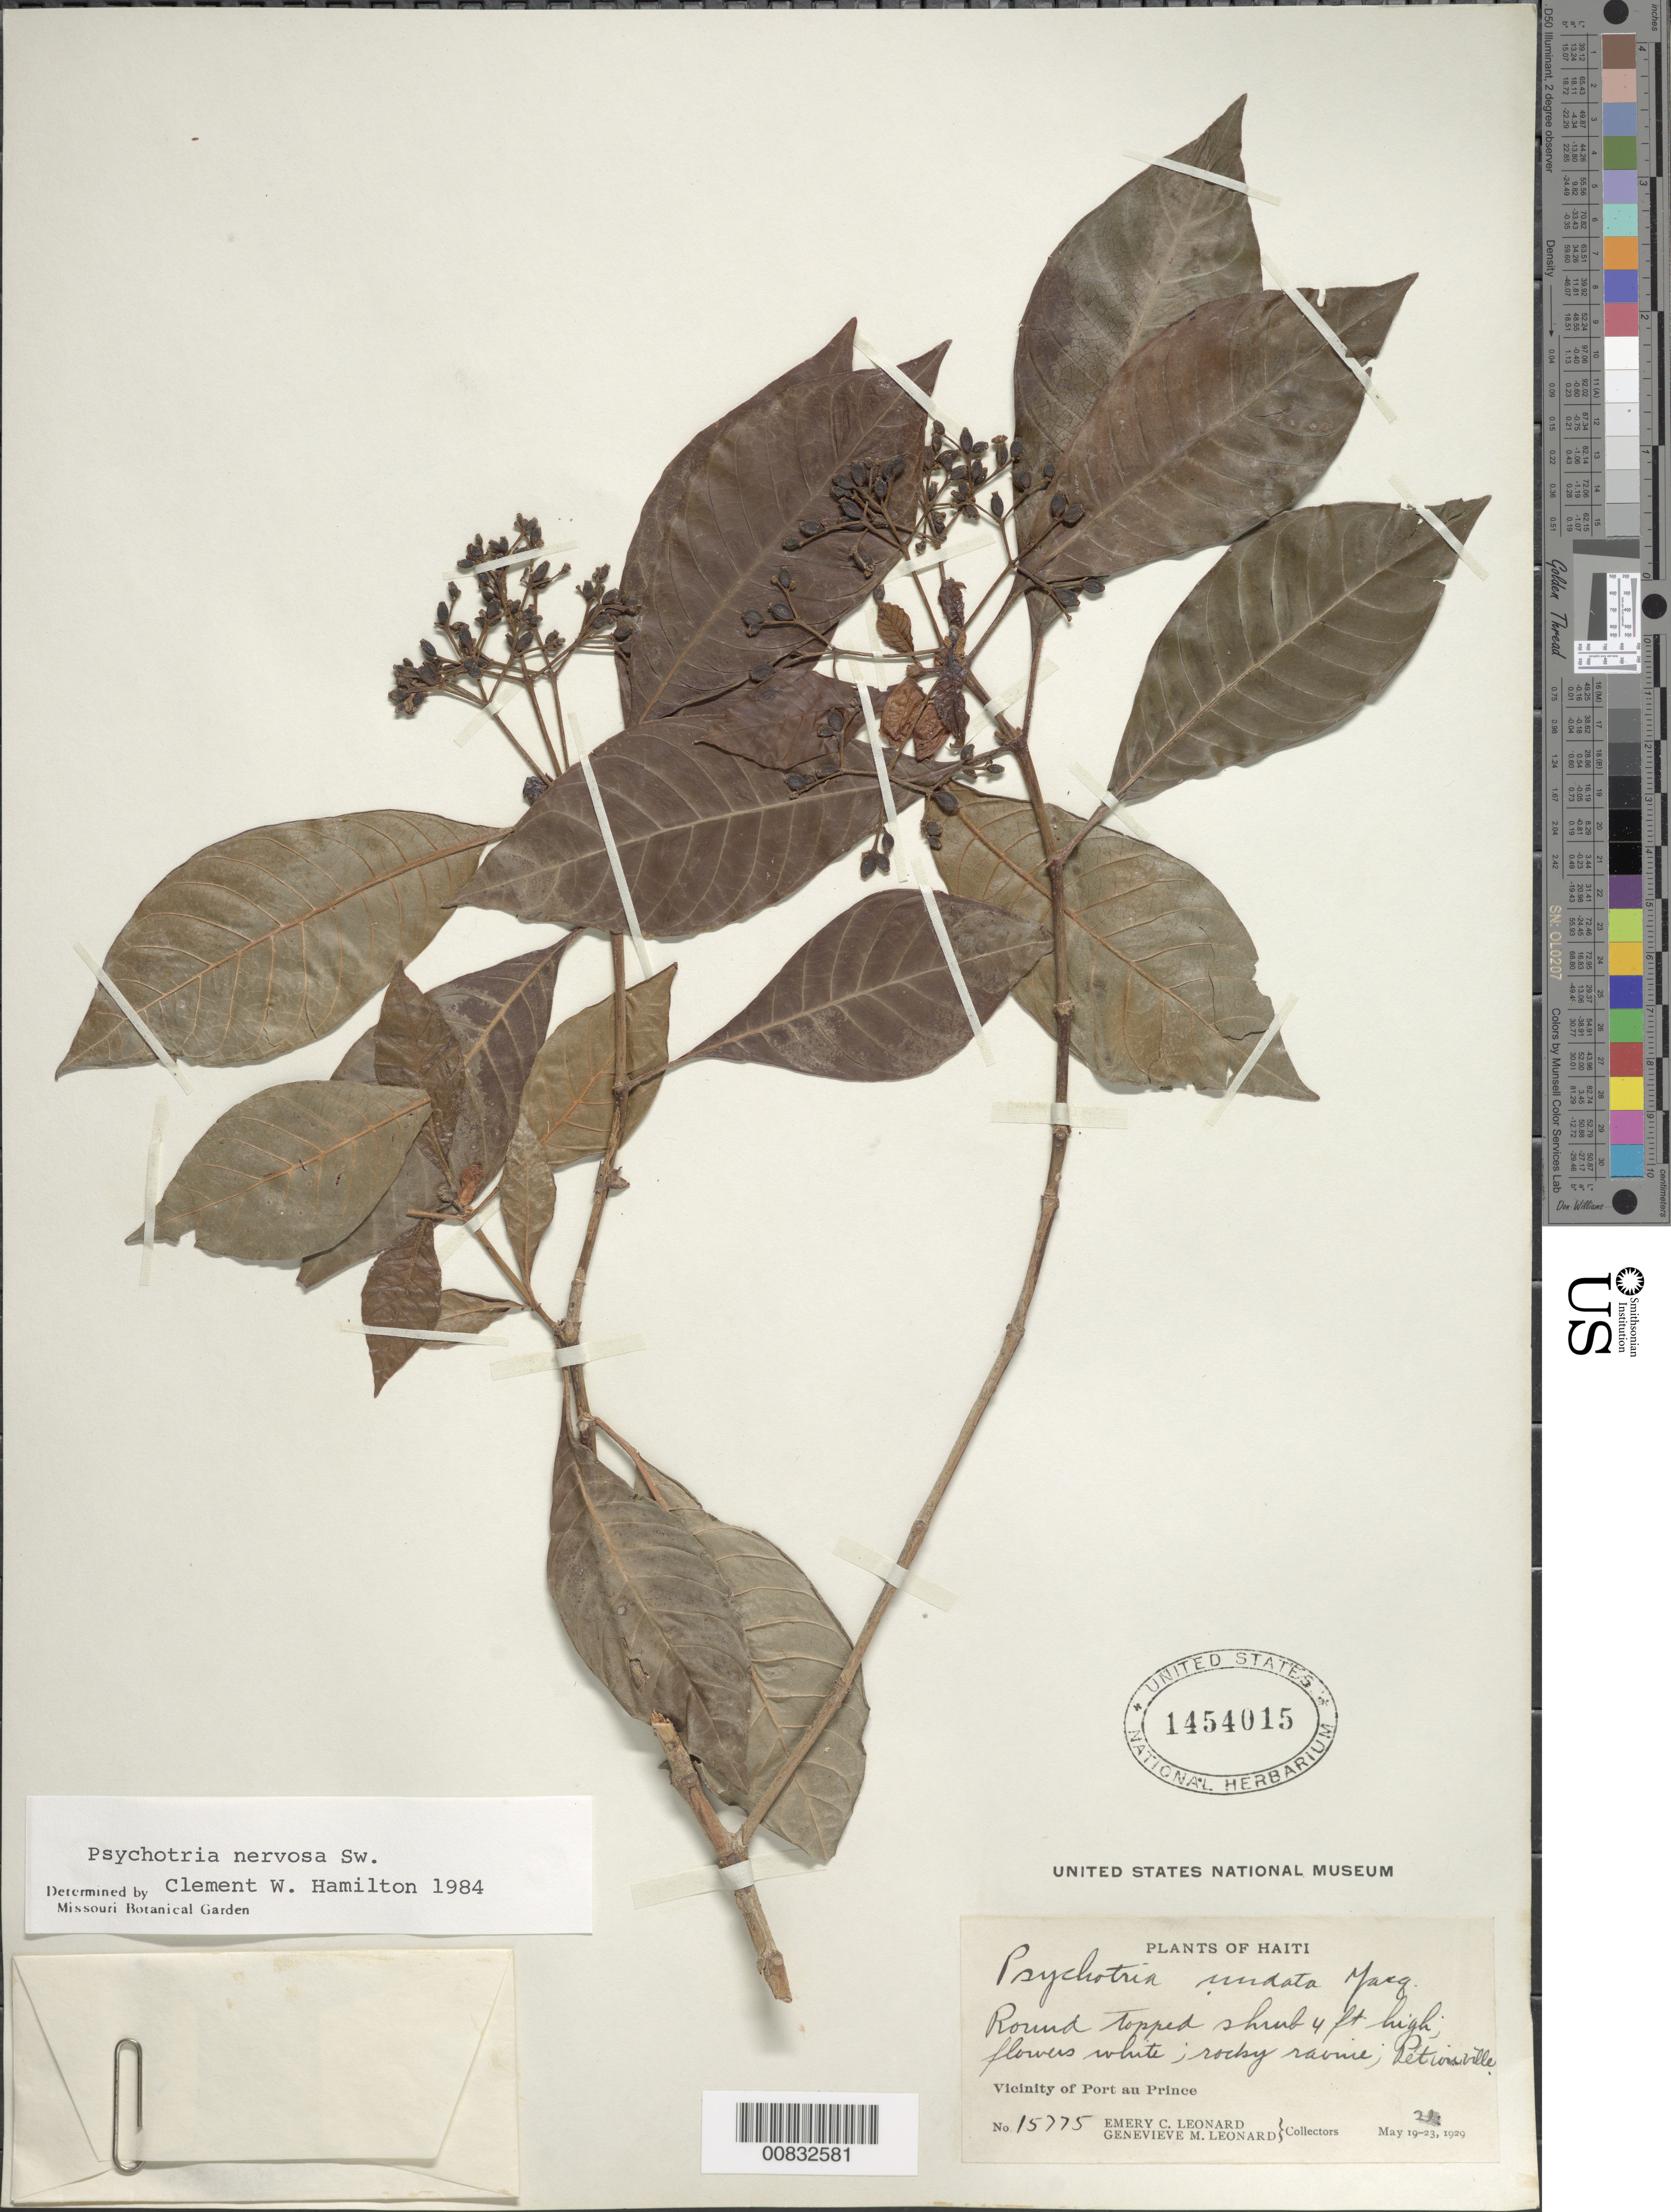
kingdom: Plantae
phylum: Tracheophyta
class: Magnoliopsida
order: Gentianales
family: Rubiaceae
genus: Psychotria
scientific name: Psychotria nervosa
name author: Sw.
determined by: Hamilton, C. W.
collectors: E. C. Leonard & G. M. Leonard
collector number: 15775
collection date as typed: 21 May 1929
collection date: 1929-05-21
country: Haiti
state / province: Ouest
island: Hispaniola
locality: Vicinity of Port au Prince, Pétionville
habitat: Rocky ravine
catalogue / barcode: US 1454015